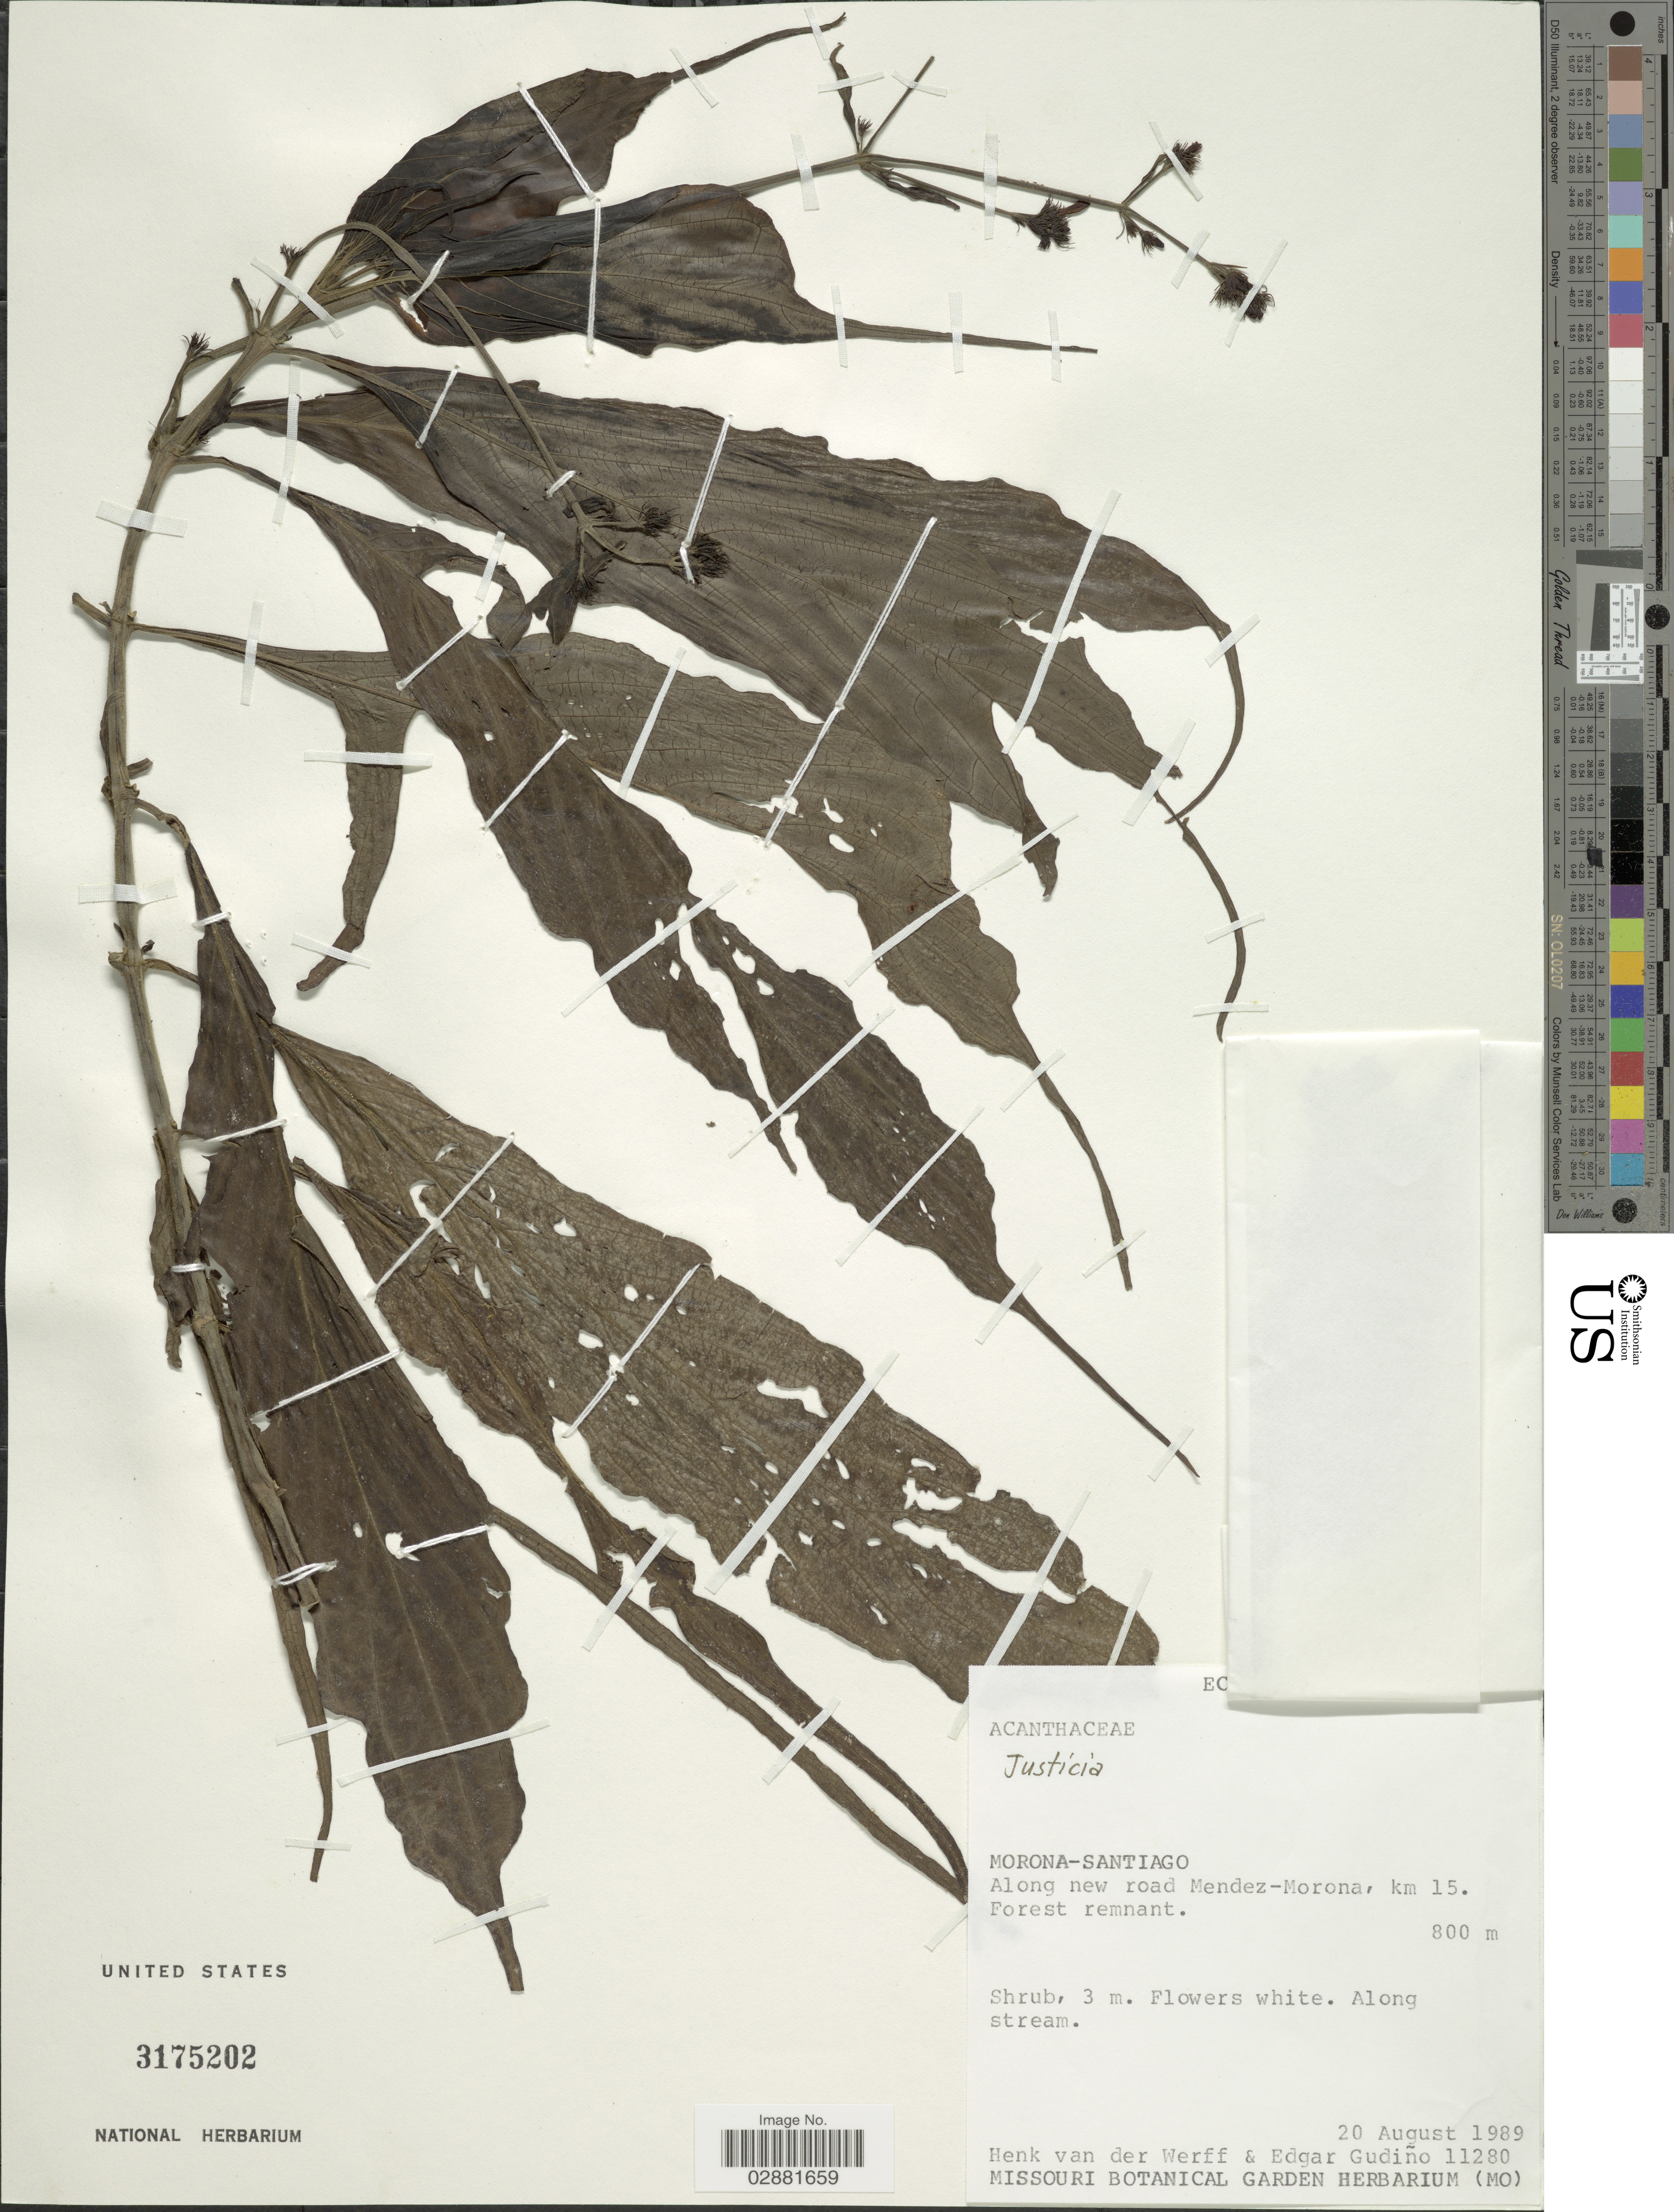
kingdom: Plantae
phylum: Tracheophyta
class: Magnoliopsida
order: Lamiales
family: Acanthaceae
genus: Justicia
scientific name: Justicia sp.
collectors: H. van der Werff & E. Gudiño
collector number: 11280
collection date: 1989-08-20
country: Ecuador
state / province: Morona-Santiago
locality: Along new road Mendez-Morona, km 15.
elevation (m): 800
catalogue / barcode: US 3175202